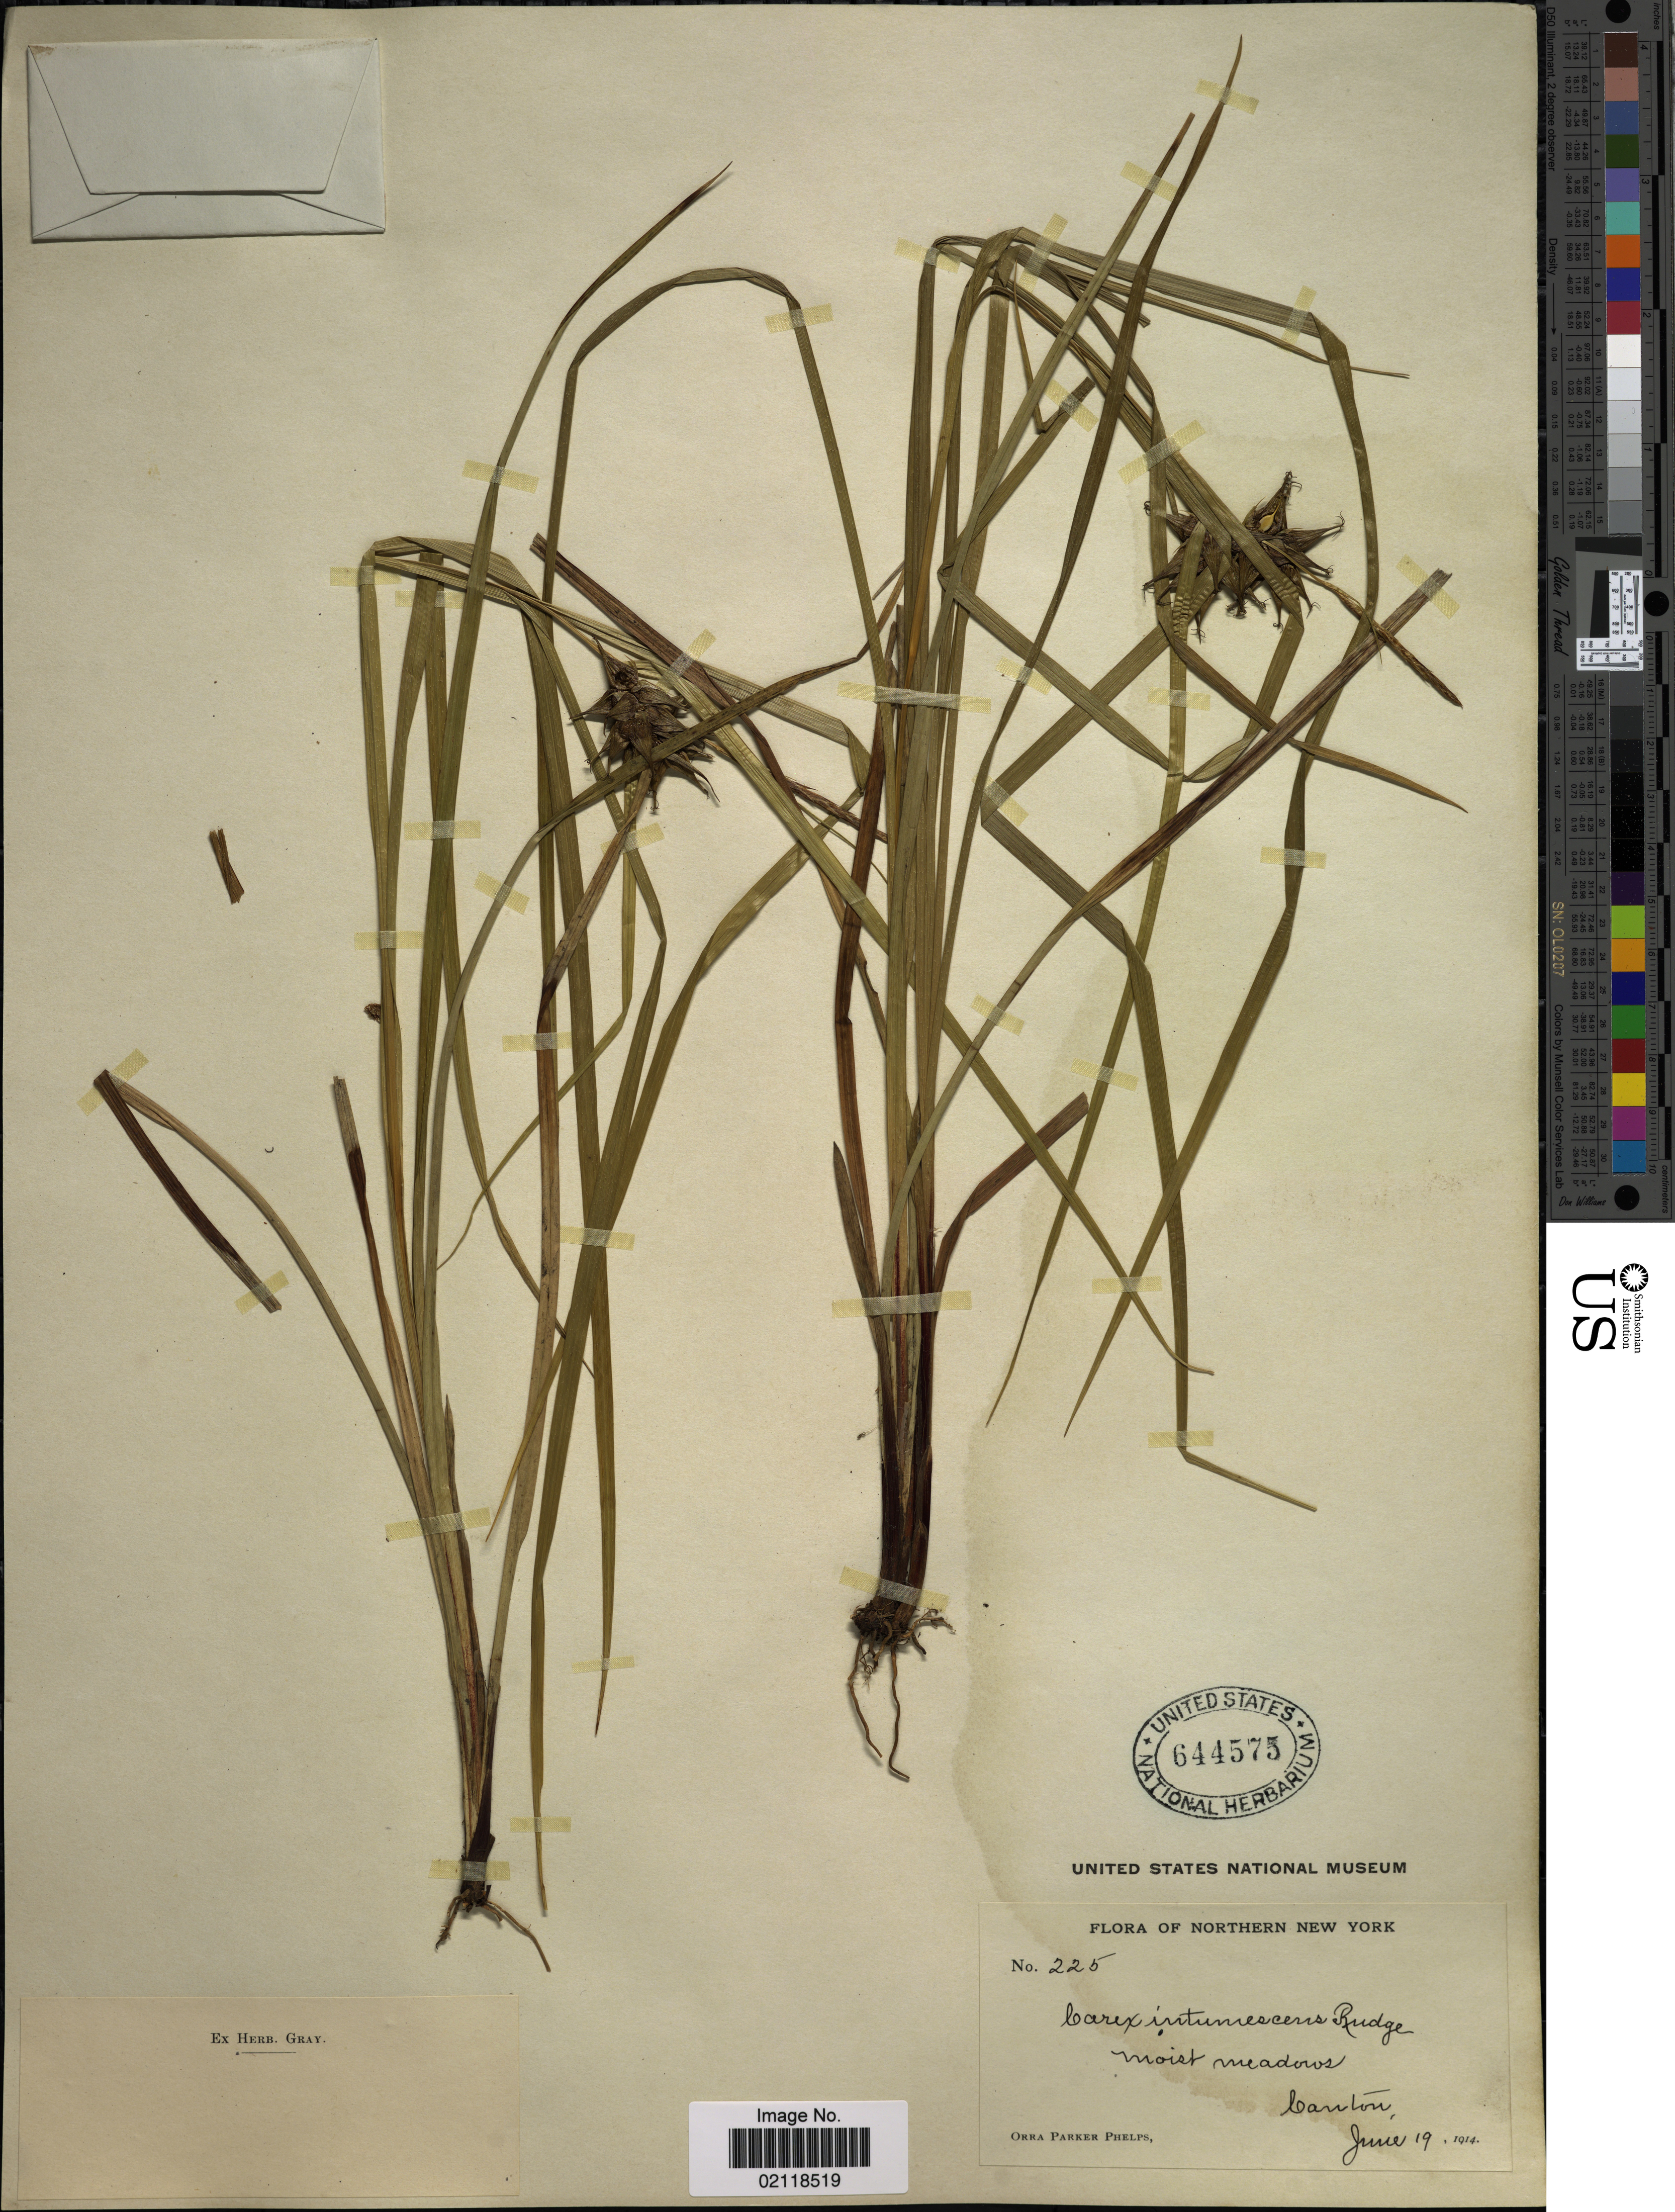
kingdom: Plantae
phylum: Tracheophyta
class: Liliopsida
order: Poales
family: Cyperaceae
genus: Carex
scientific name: Carex intumescens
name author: Rudge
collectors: O. P. Phelps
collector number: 225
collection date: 1914-06-19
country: United States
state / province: New York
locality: Northern New York, moist meadow, Canton.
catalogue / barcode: US 644575